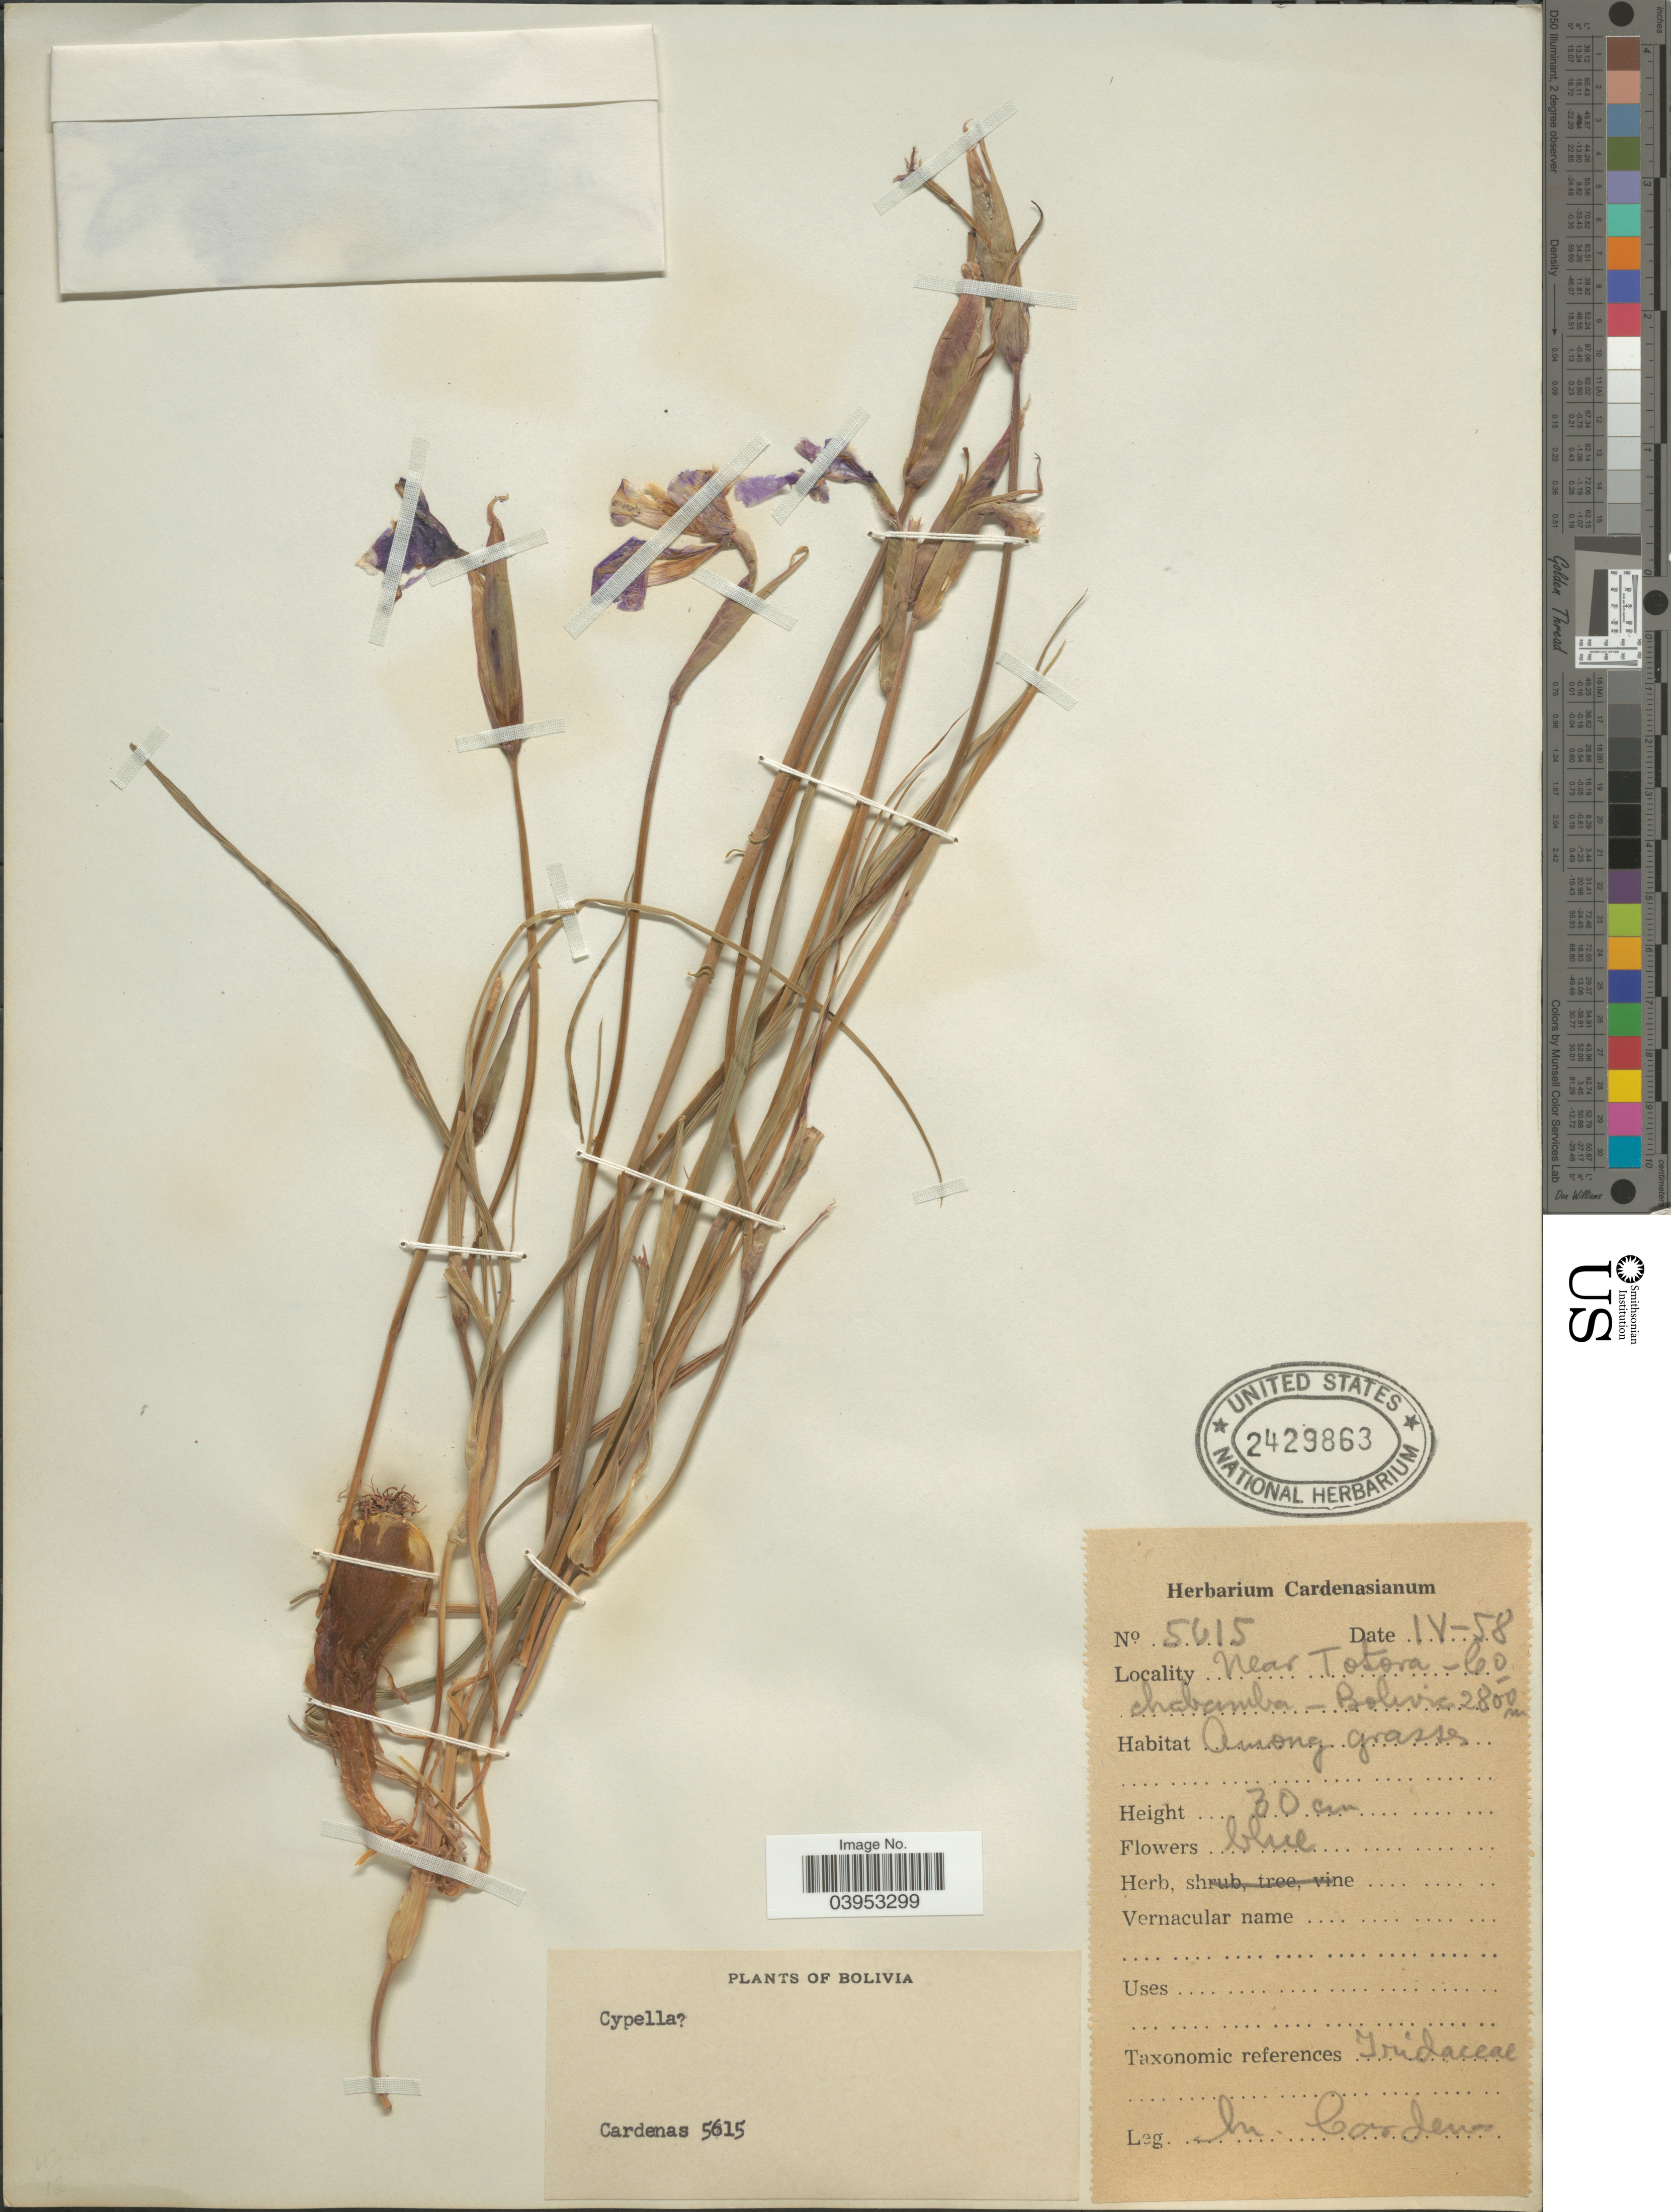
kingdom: Plantae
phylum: Tracheophyta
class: Liliopsida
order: Asparagales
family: Iridaceae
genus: Cypella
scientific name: Cypella sp.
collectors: M. Cárdenas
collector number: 5615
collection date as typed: Transcribed d/m/y: /4/58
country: Bolivia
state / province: Cochabamba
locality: Near Totora.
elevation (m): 2800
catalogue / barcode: US 2429863